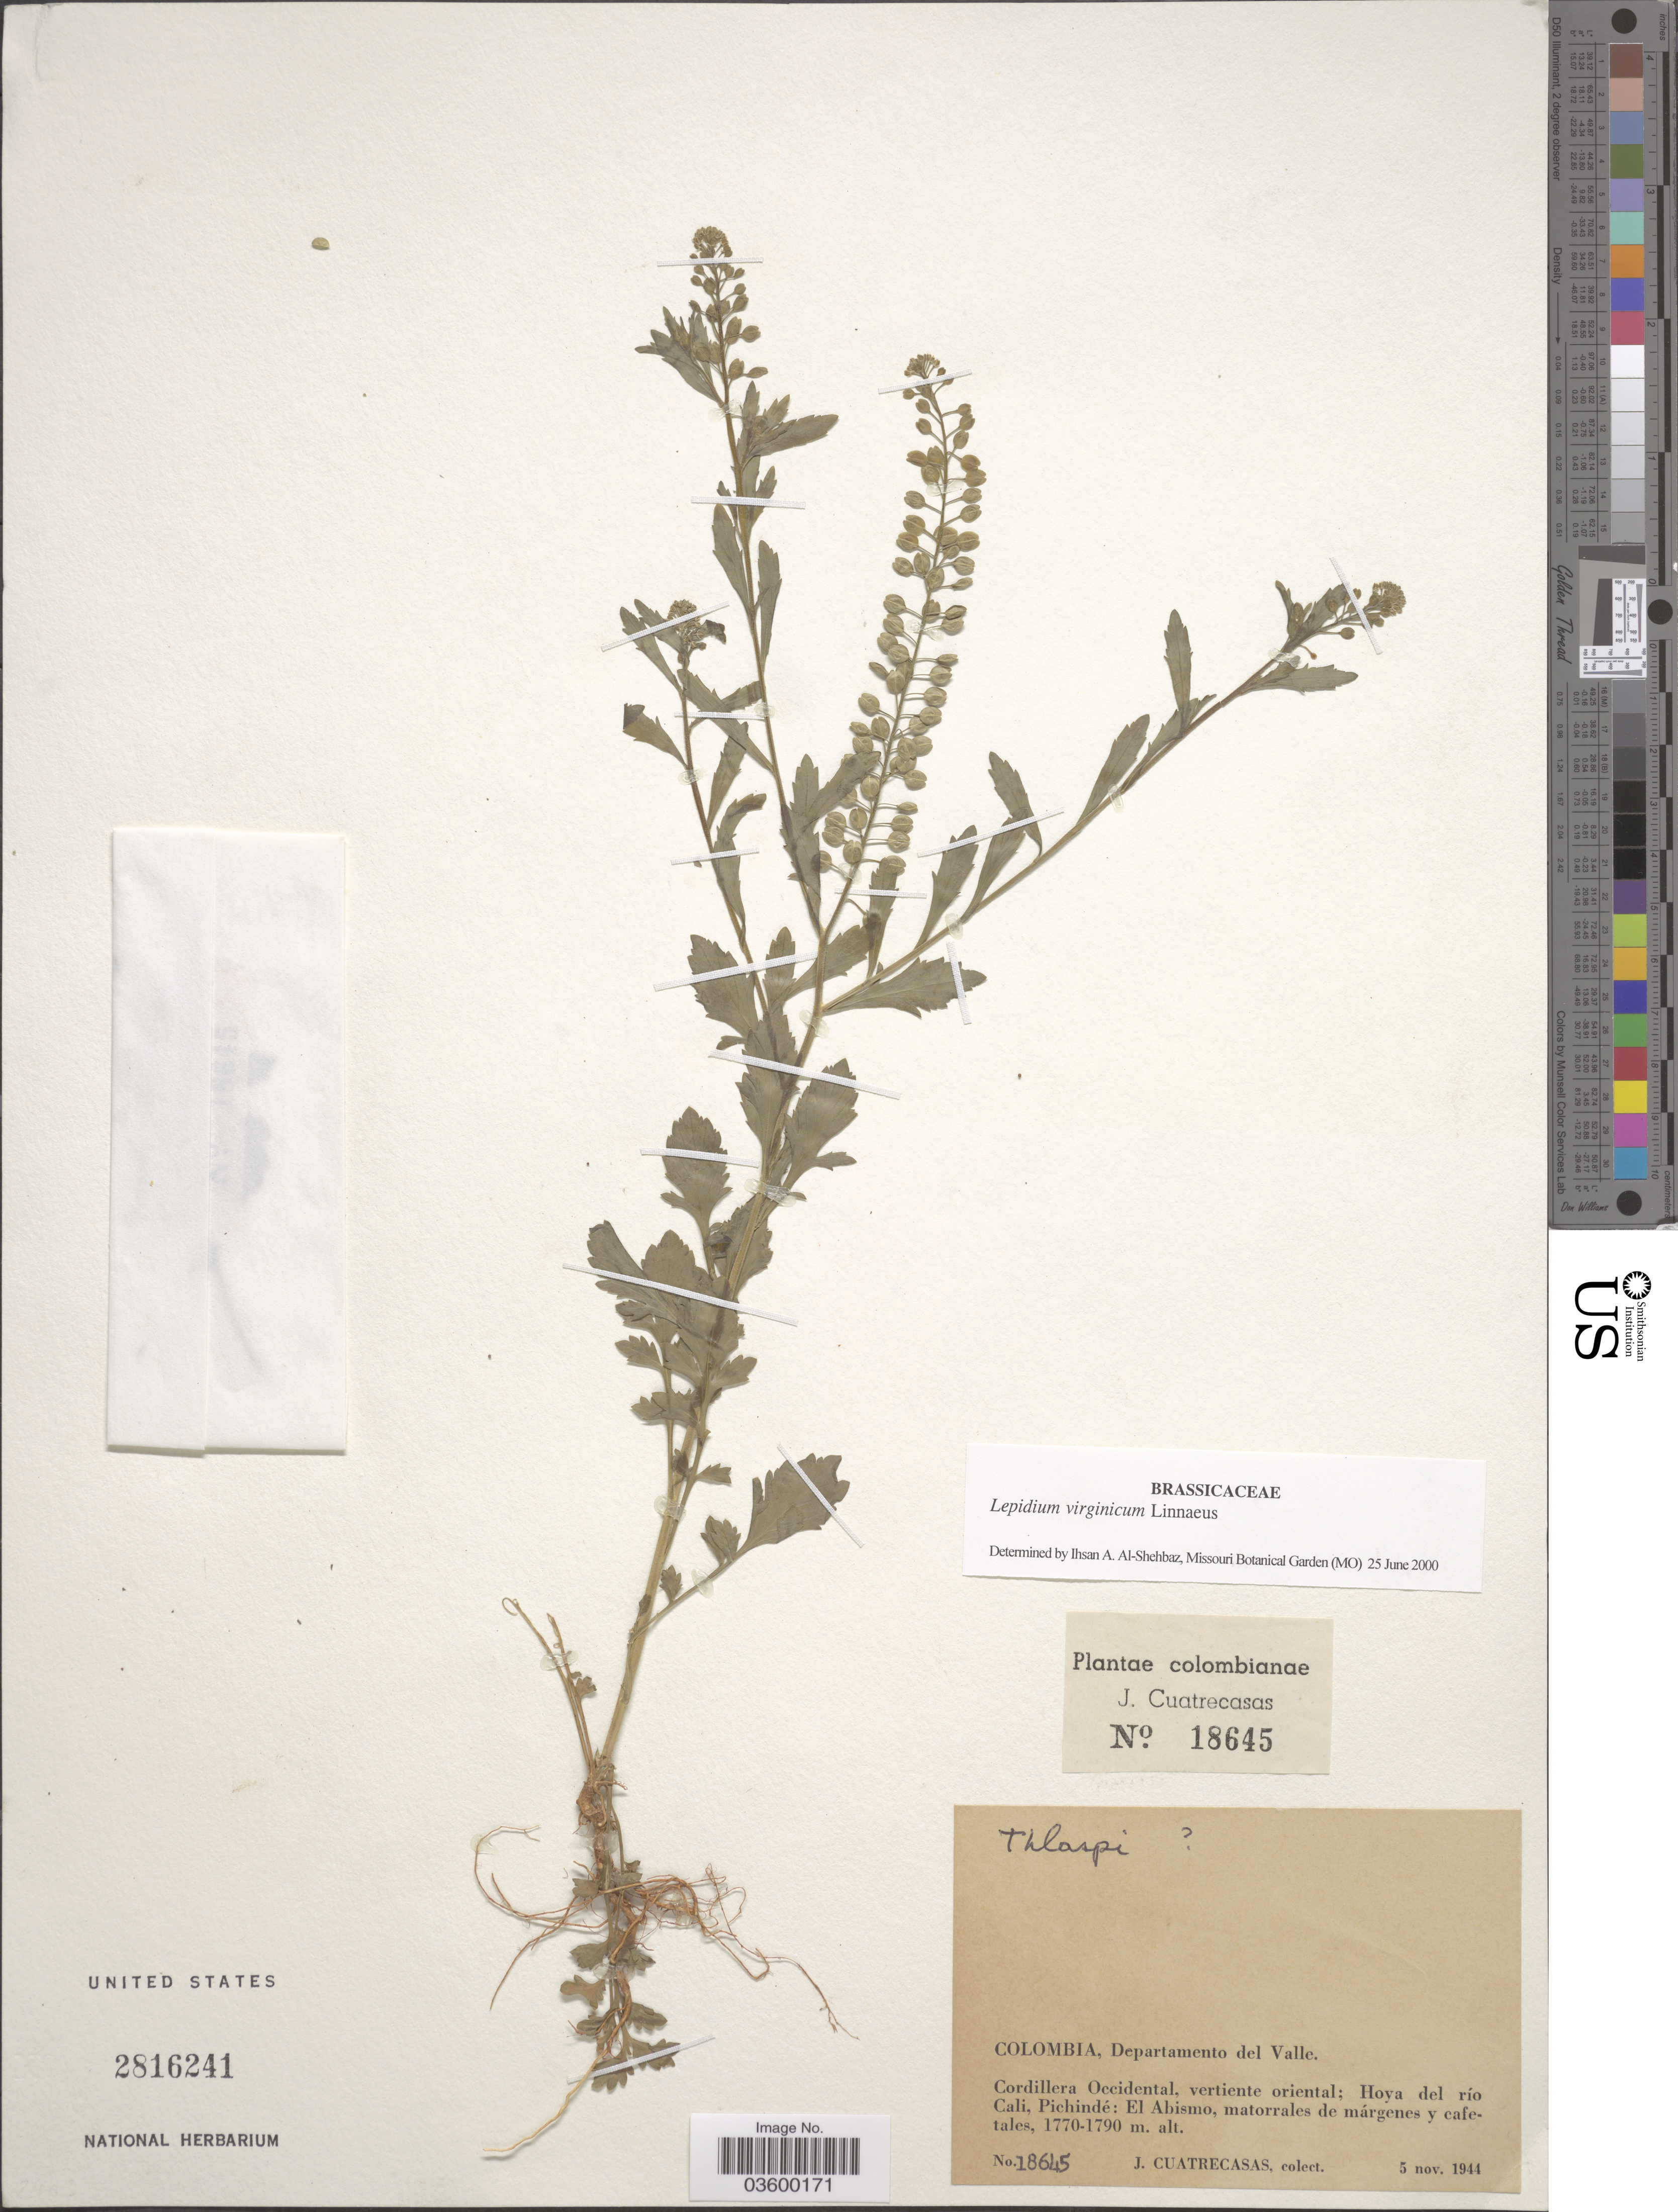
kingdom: Plantae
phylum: Tracheophyta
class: Magnoliopsida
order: Brassicales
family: Brassicaceae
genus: Lepidium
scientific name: Lepidium virginicum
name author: L.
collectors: J. Cuatrecasas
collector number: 18645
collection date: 1944-11-05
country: Colombia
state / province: Valle del Cauca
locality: Departamento del Valle. Cordillera Occidental, vertiente oriental; Hoya del río Cali, Pichindé: El Abismo.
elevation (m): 1770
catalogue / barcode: US 2816241